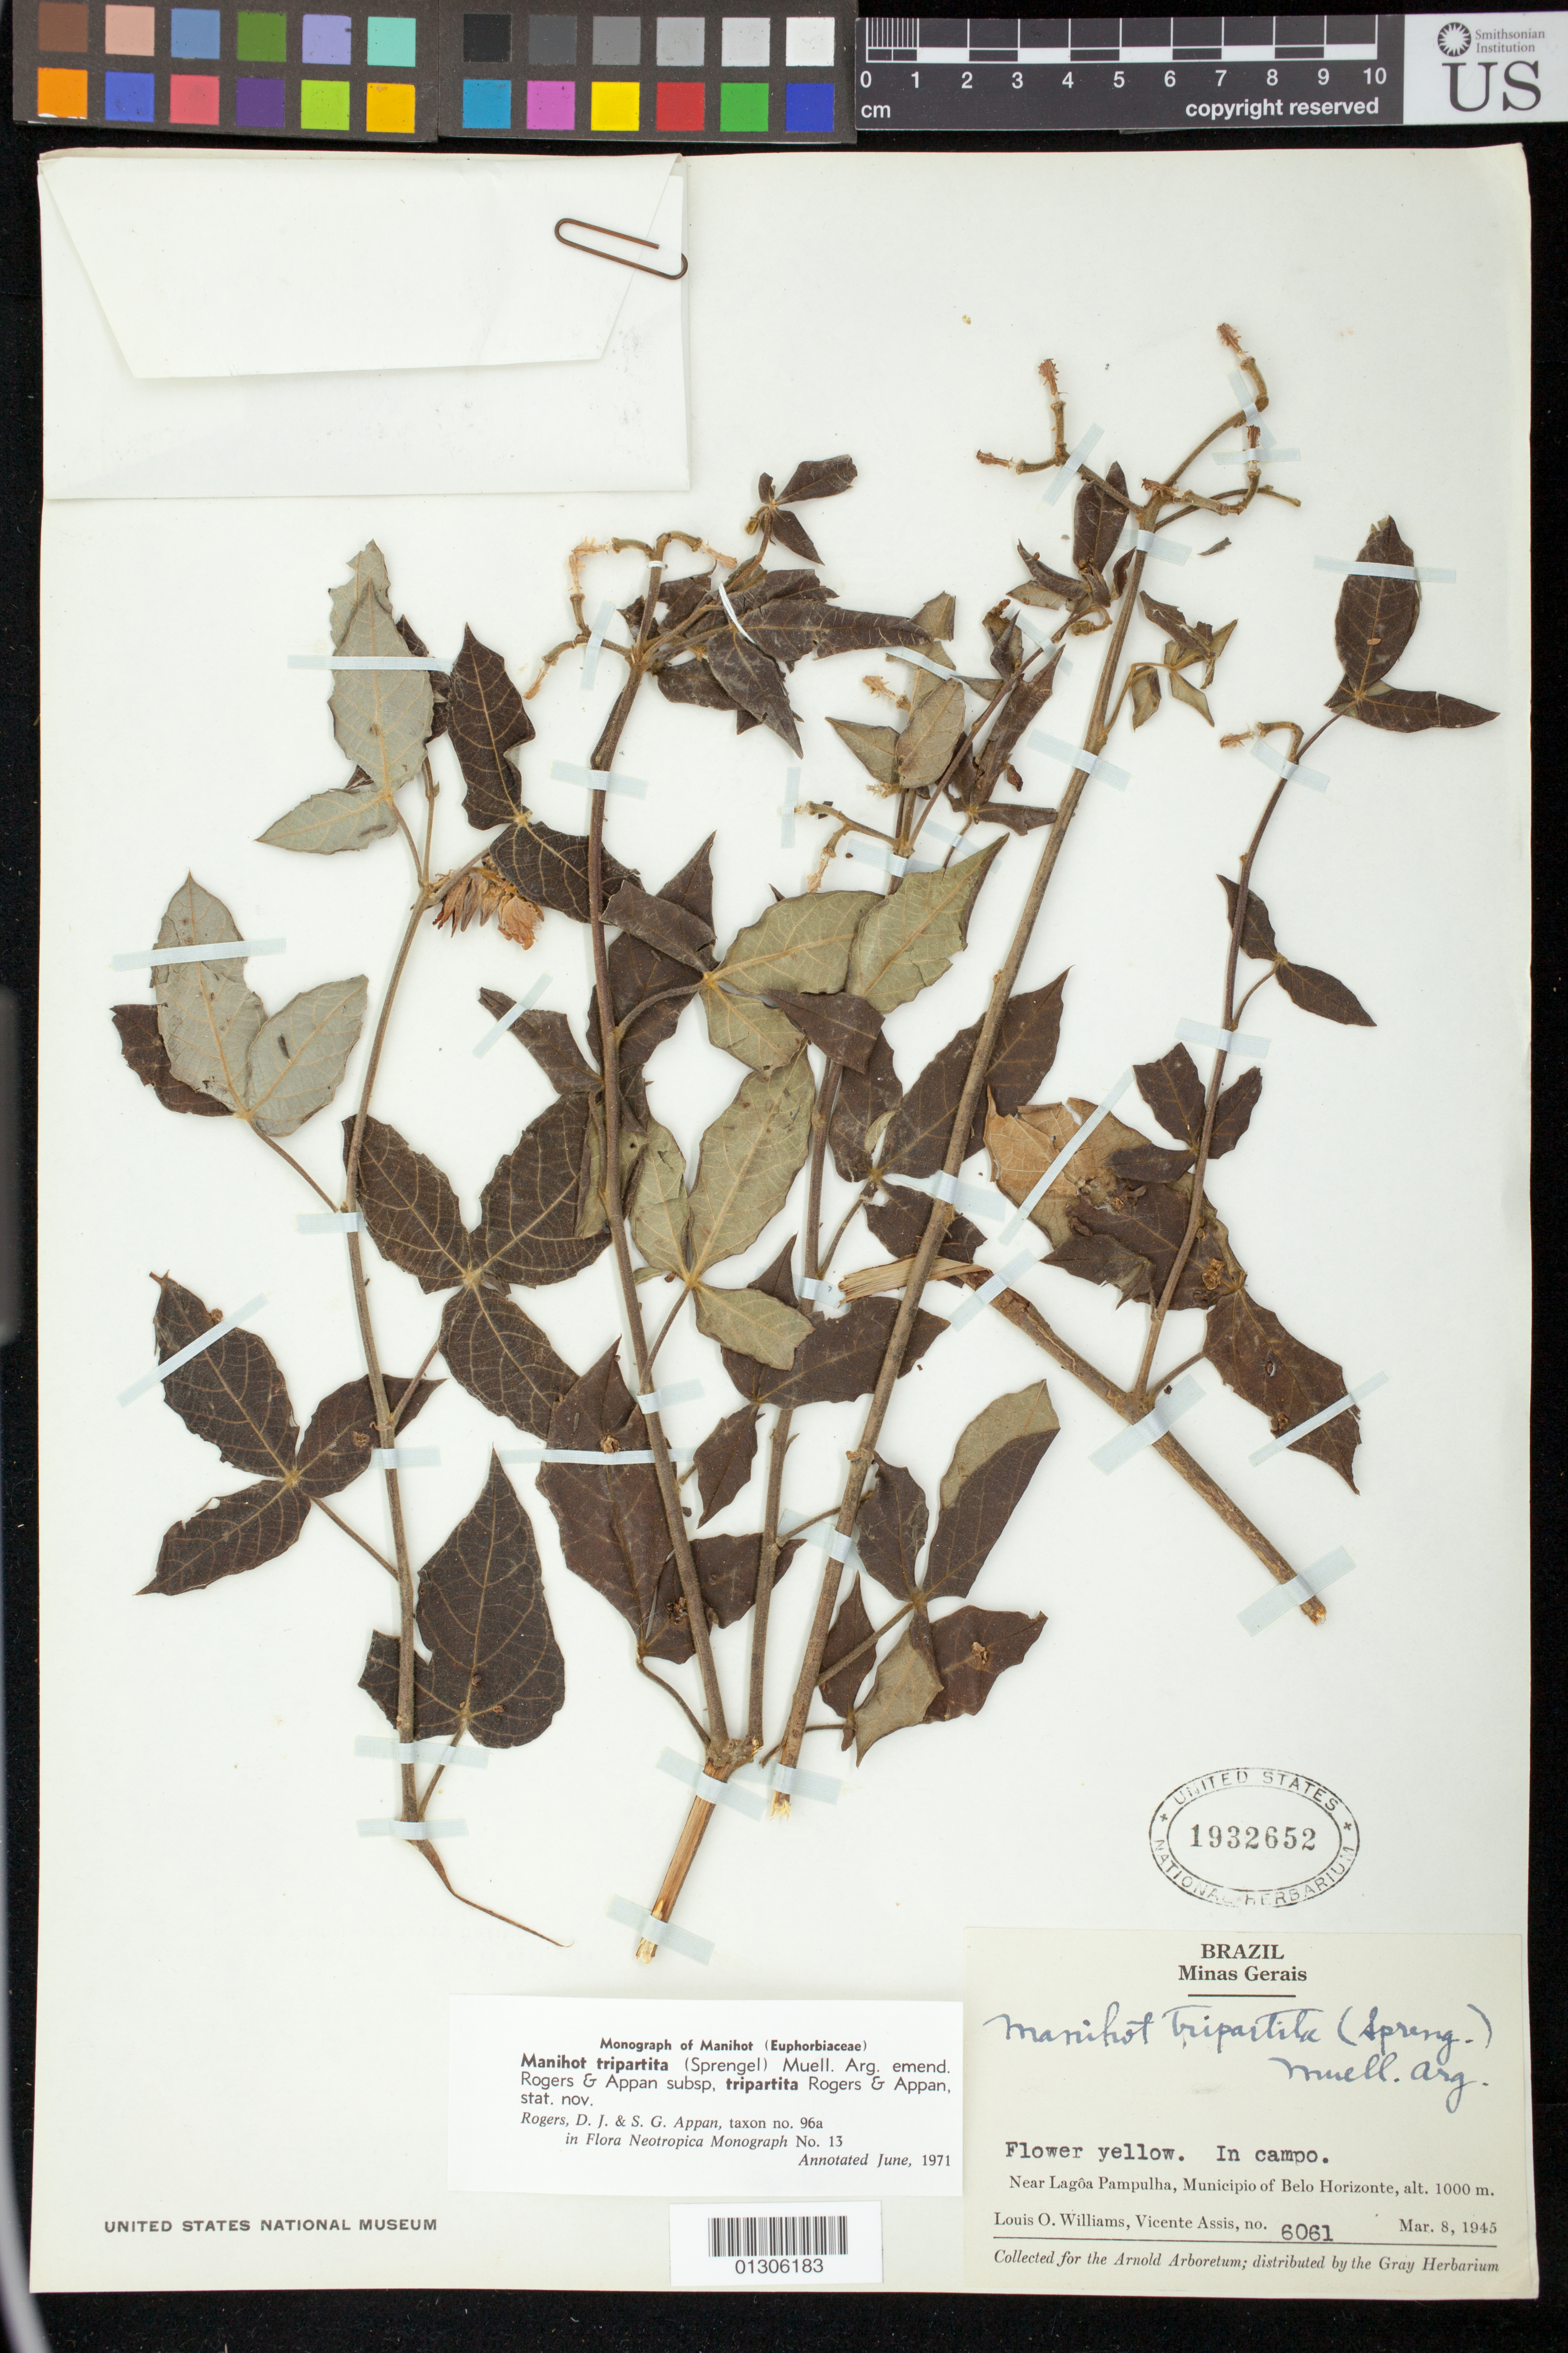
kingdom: Plantae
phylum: Tracheophyta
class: Magnoliopsida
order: Malpighiales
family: Euphorbiaceae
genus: Manihot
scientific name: Manihot tripartita subsp. tripartita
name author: (Spreng.) Müll. Arg.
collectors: L. O. Williams & V. Assis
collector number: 6061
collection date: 1945-08-03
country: Brazil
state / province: Minas Gerais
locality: Near Lagoa Pampulha, Municipio of Belo Horizonte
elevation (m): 1000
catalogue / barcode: US 1932652